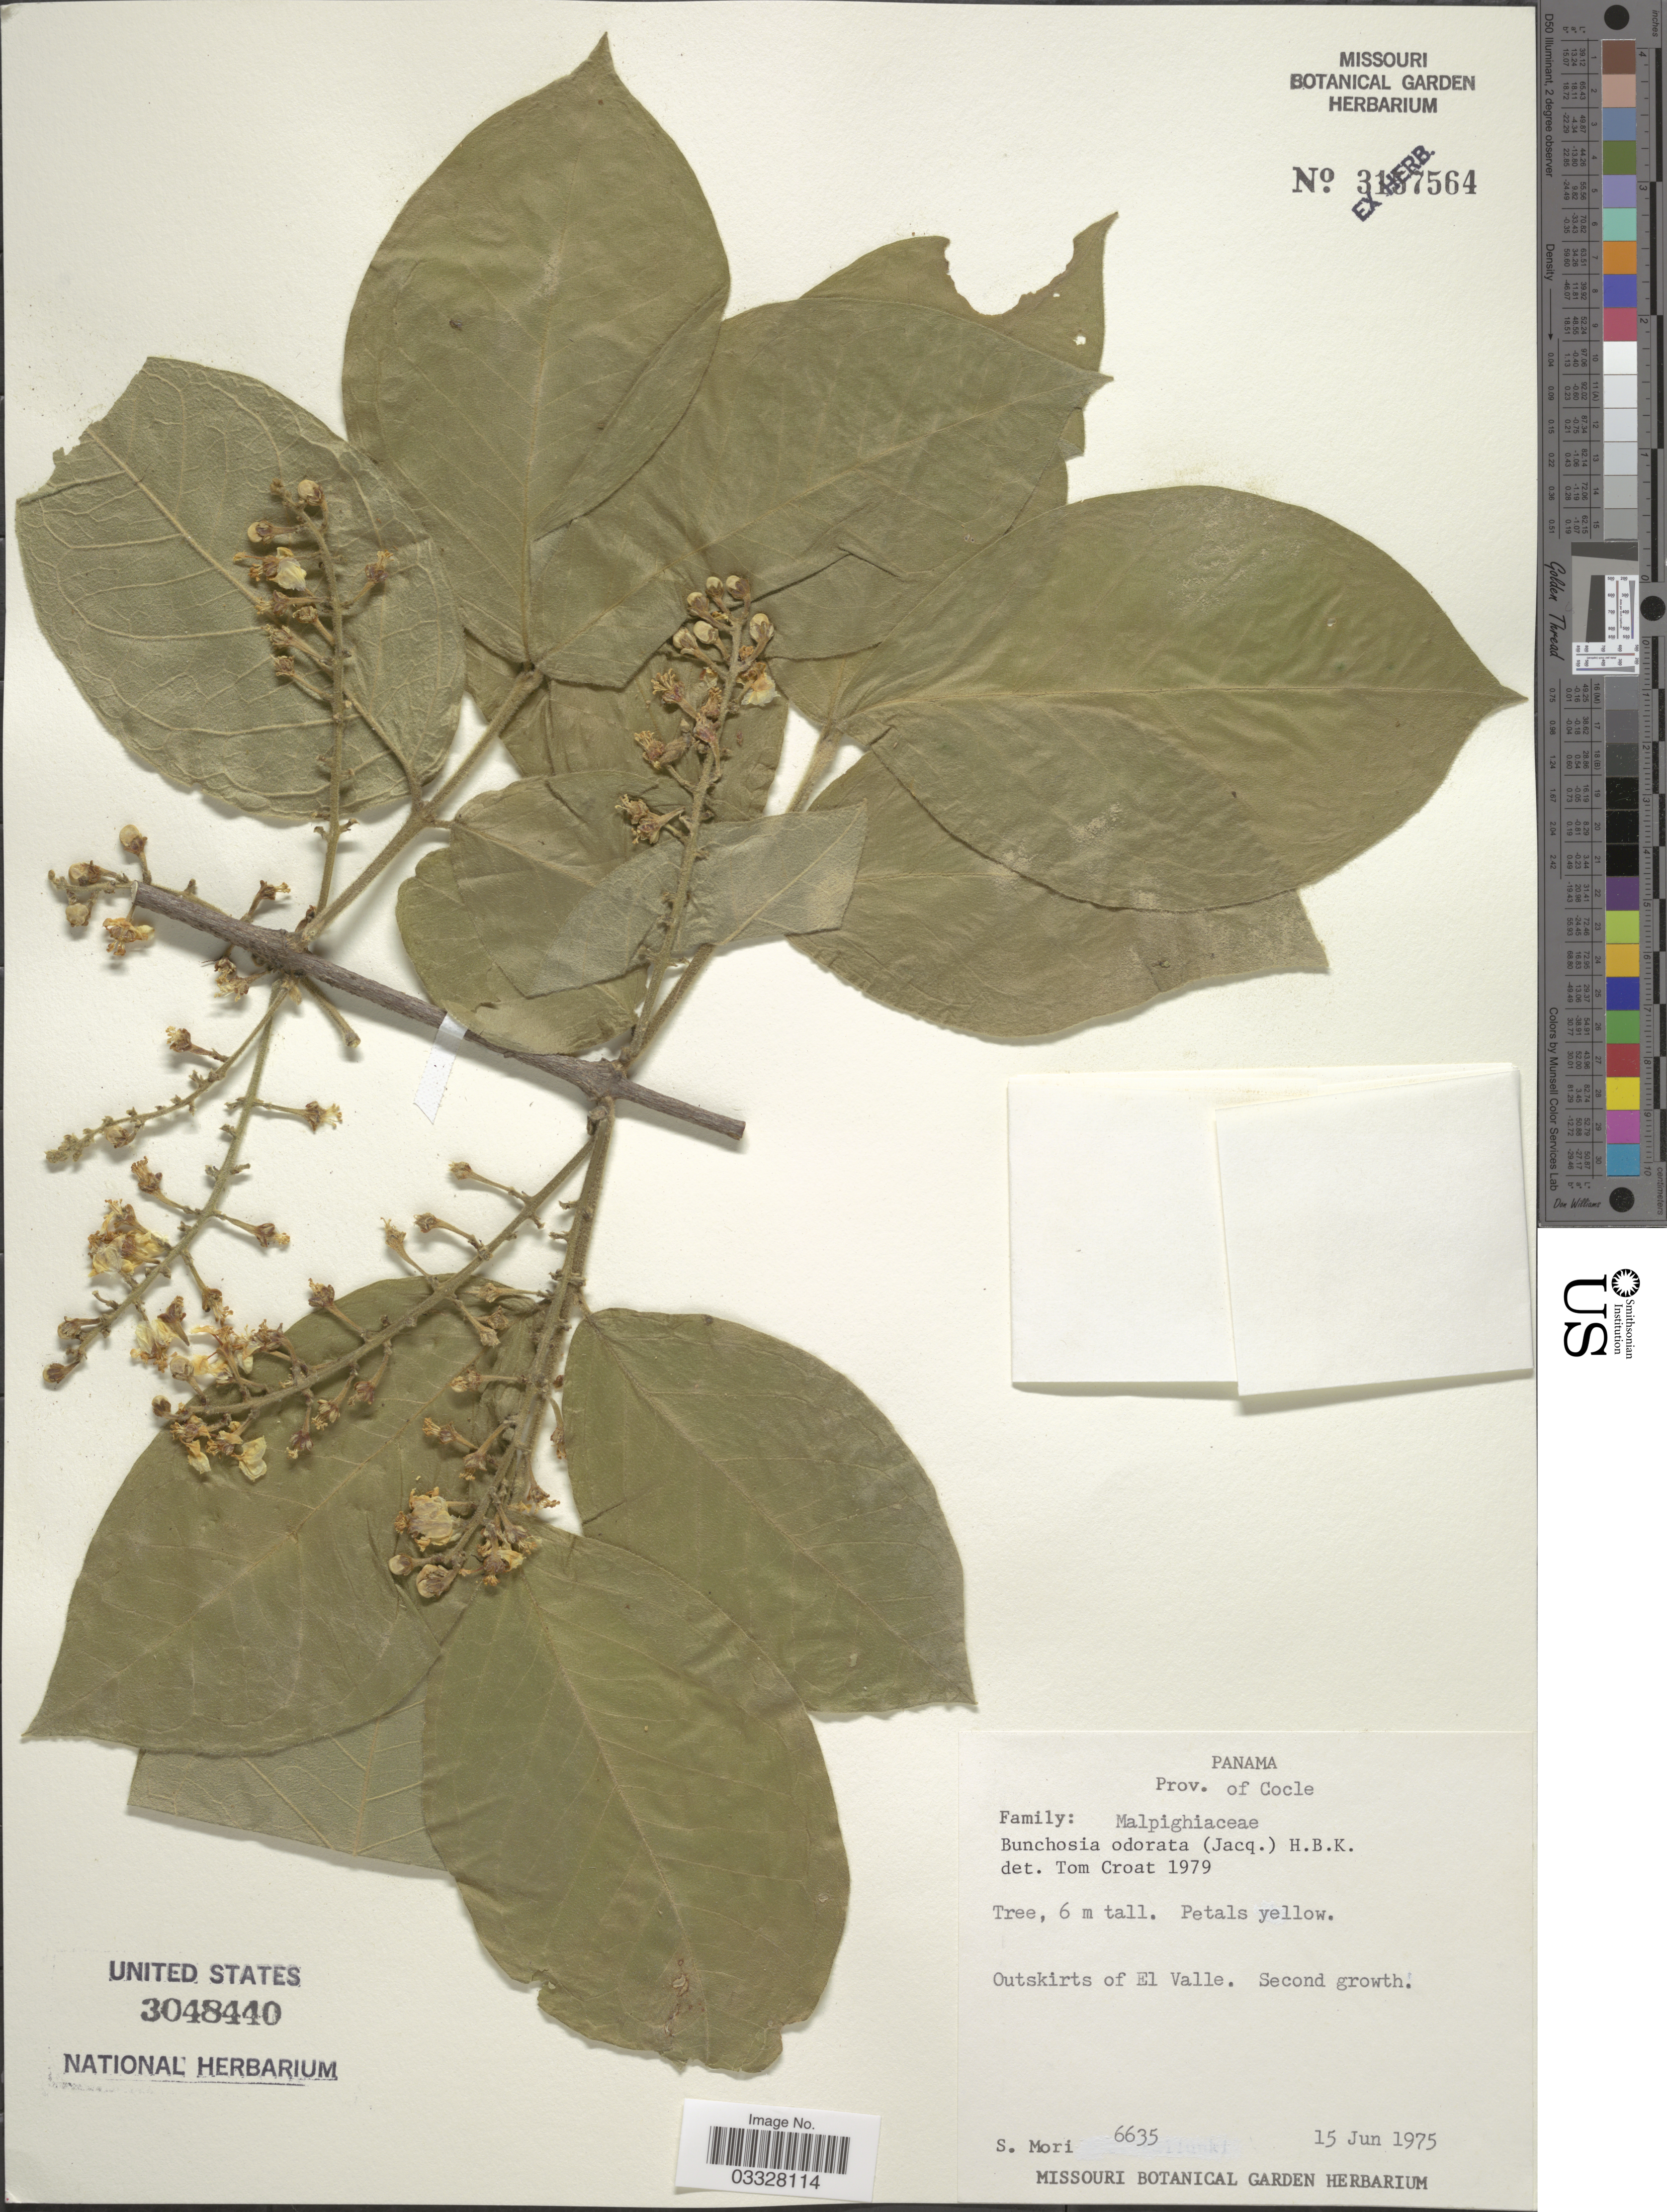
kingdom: Plantae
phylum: Tracheophyta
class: Magnoliopsida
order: Malpighiales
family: Malpighiaceae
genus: Bunchosia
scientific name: Bunchosia odorata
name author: (Jacq.) DC.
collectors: S. Mori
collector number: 6635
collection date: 1975-06-15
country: Panama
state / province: Coclé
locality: Outskirts of El Valle.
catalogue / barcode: US 3048440